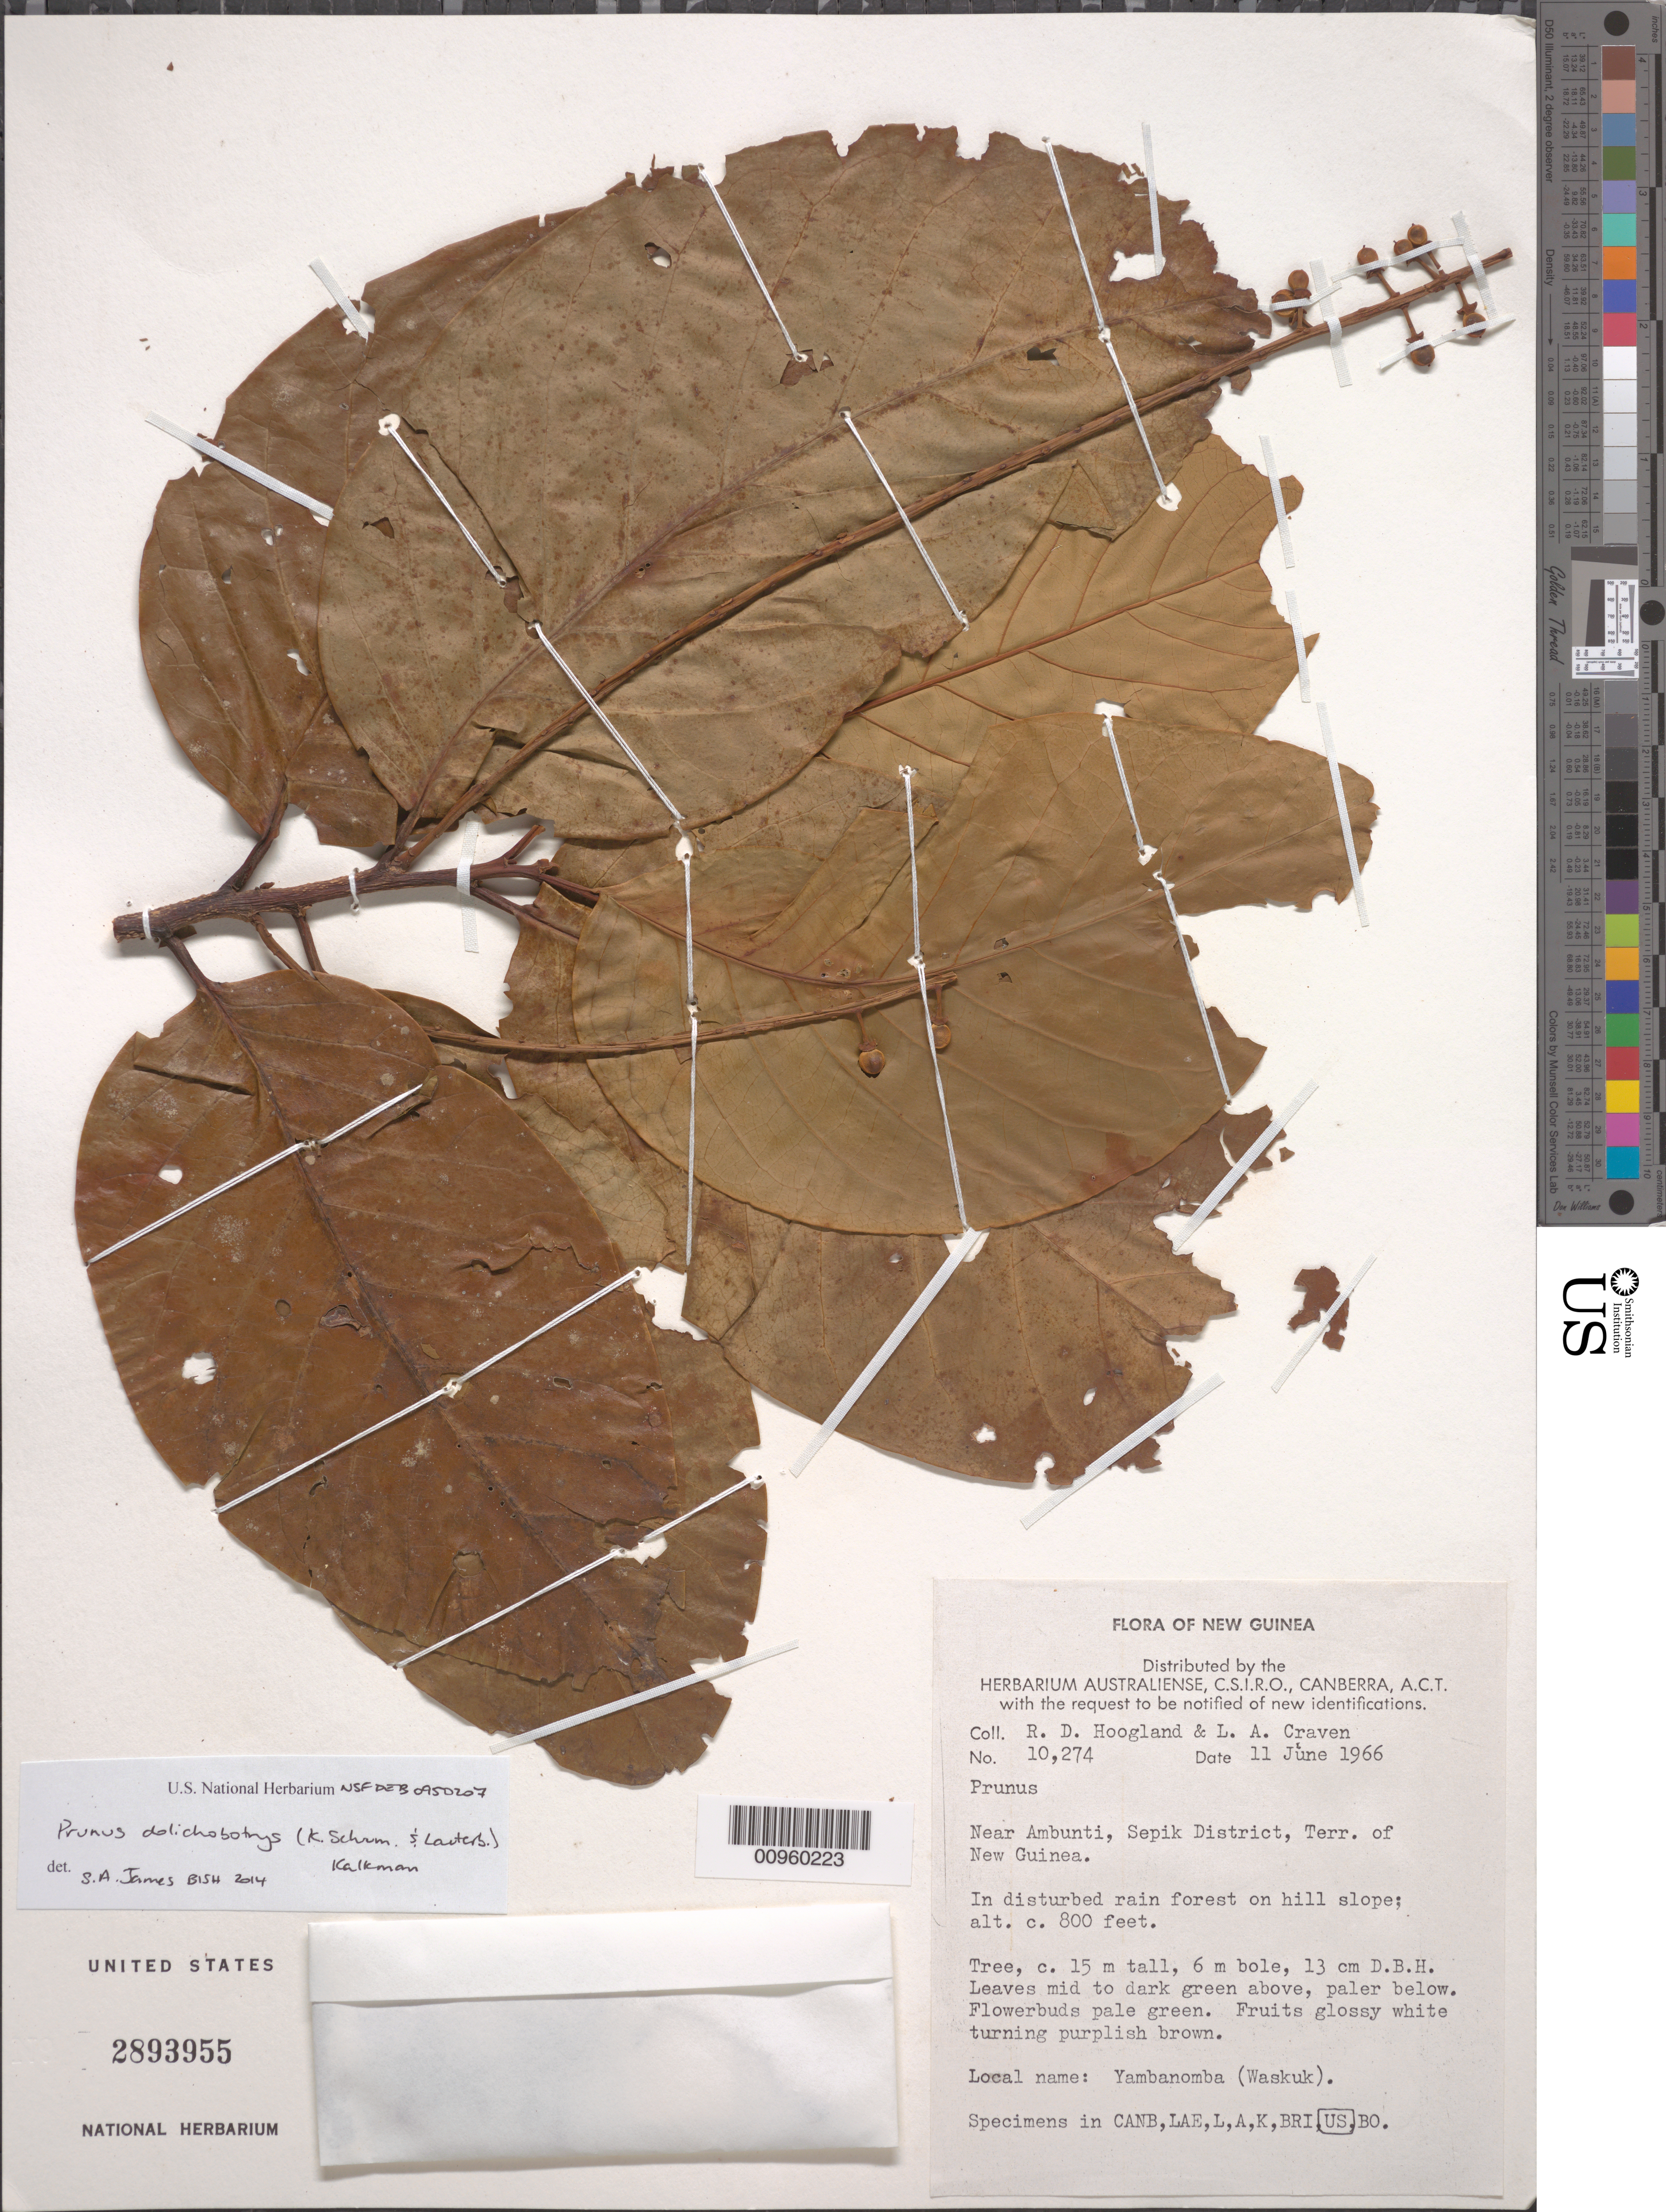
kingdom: Plantae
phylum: Tracheophyta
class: Magnoliopsida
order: Rosales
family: Rosaceae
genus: Prunus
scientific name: Prunus sp.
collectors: R. D. Hoogland & L. A. Craven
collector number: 10274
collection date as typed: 11 Jun 1965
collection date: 1965-06-11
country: Papua New Guinea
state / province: East Sepik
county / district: Ambunti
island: New Guinea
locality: Near Ambunti, Sepik District. In disturbed rain forest on hill slope.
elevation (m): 244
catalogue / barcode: US 2893955